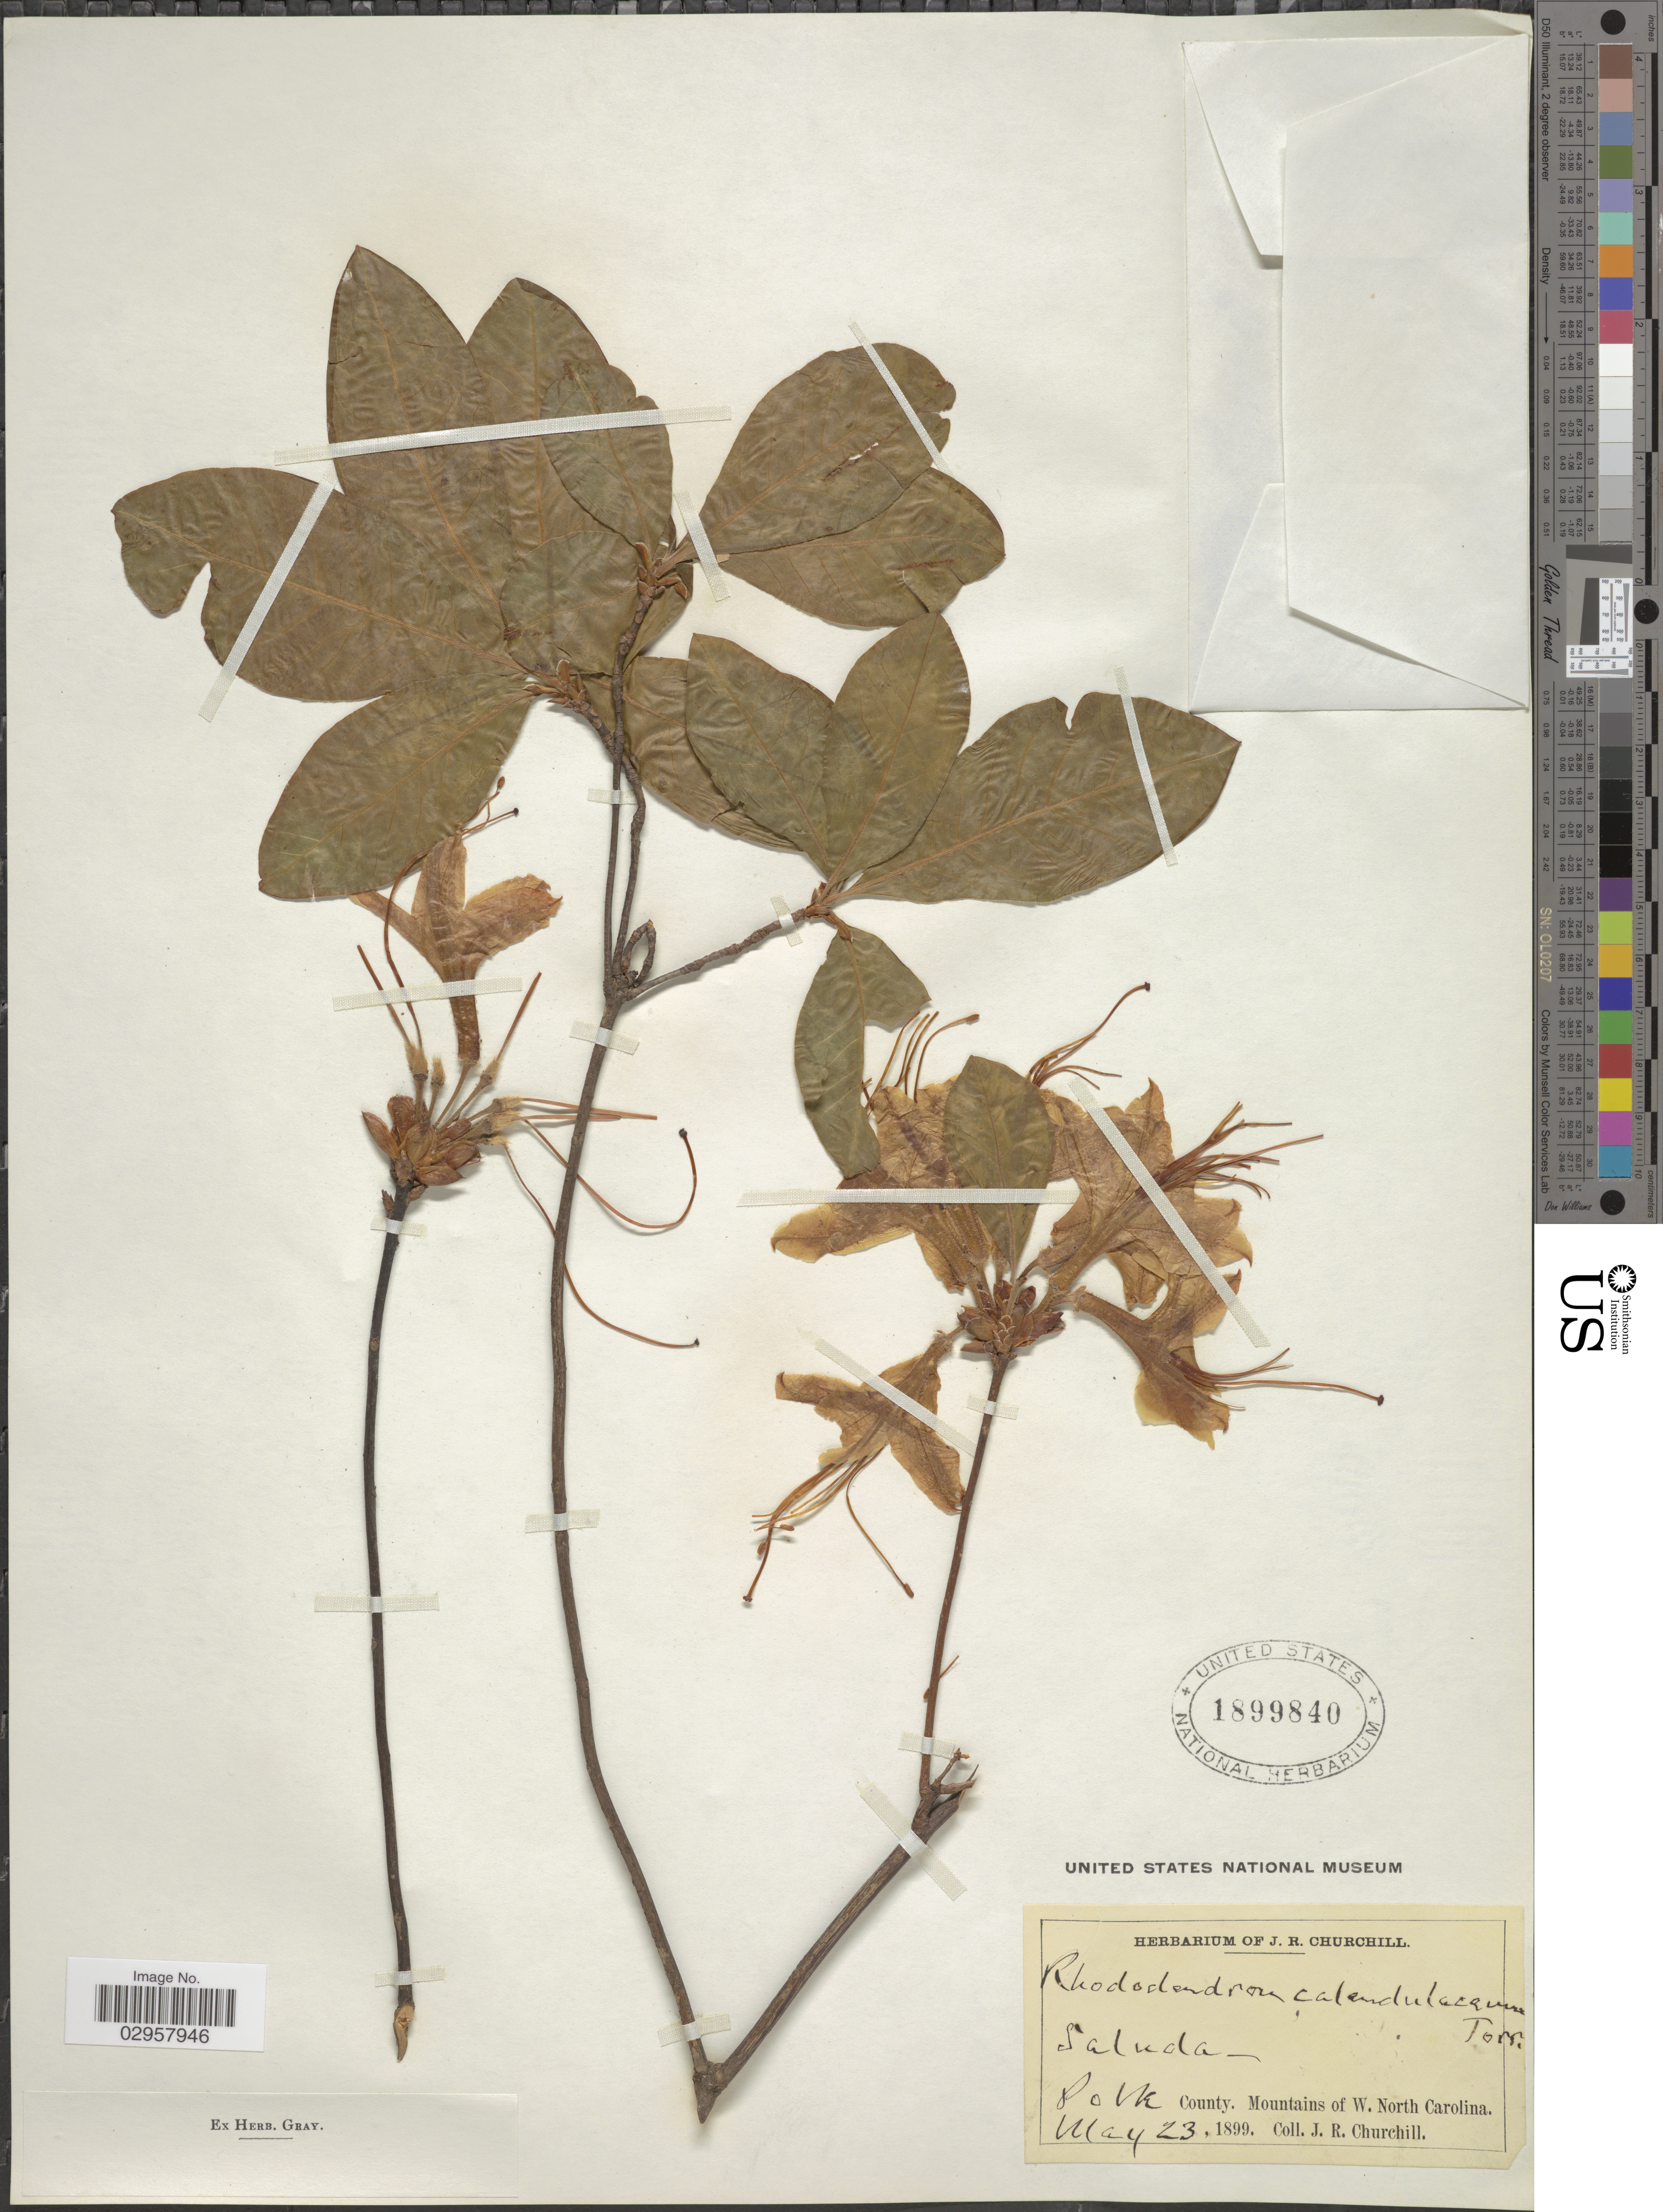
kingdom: Plantae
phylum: Tracheophyta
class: Magnoliopsida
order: Ericales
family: Ericaceae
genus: Rhododendron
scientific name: Rhododendron calendulaceum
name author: (Michx.) Torr.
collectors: J. Churchill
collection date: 1899-05-23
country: United States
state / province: North Carolina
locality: Polk County. Mountains of W. North Carolina.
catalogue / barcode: US 1899840